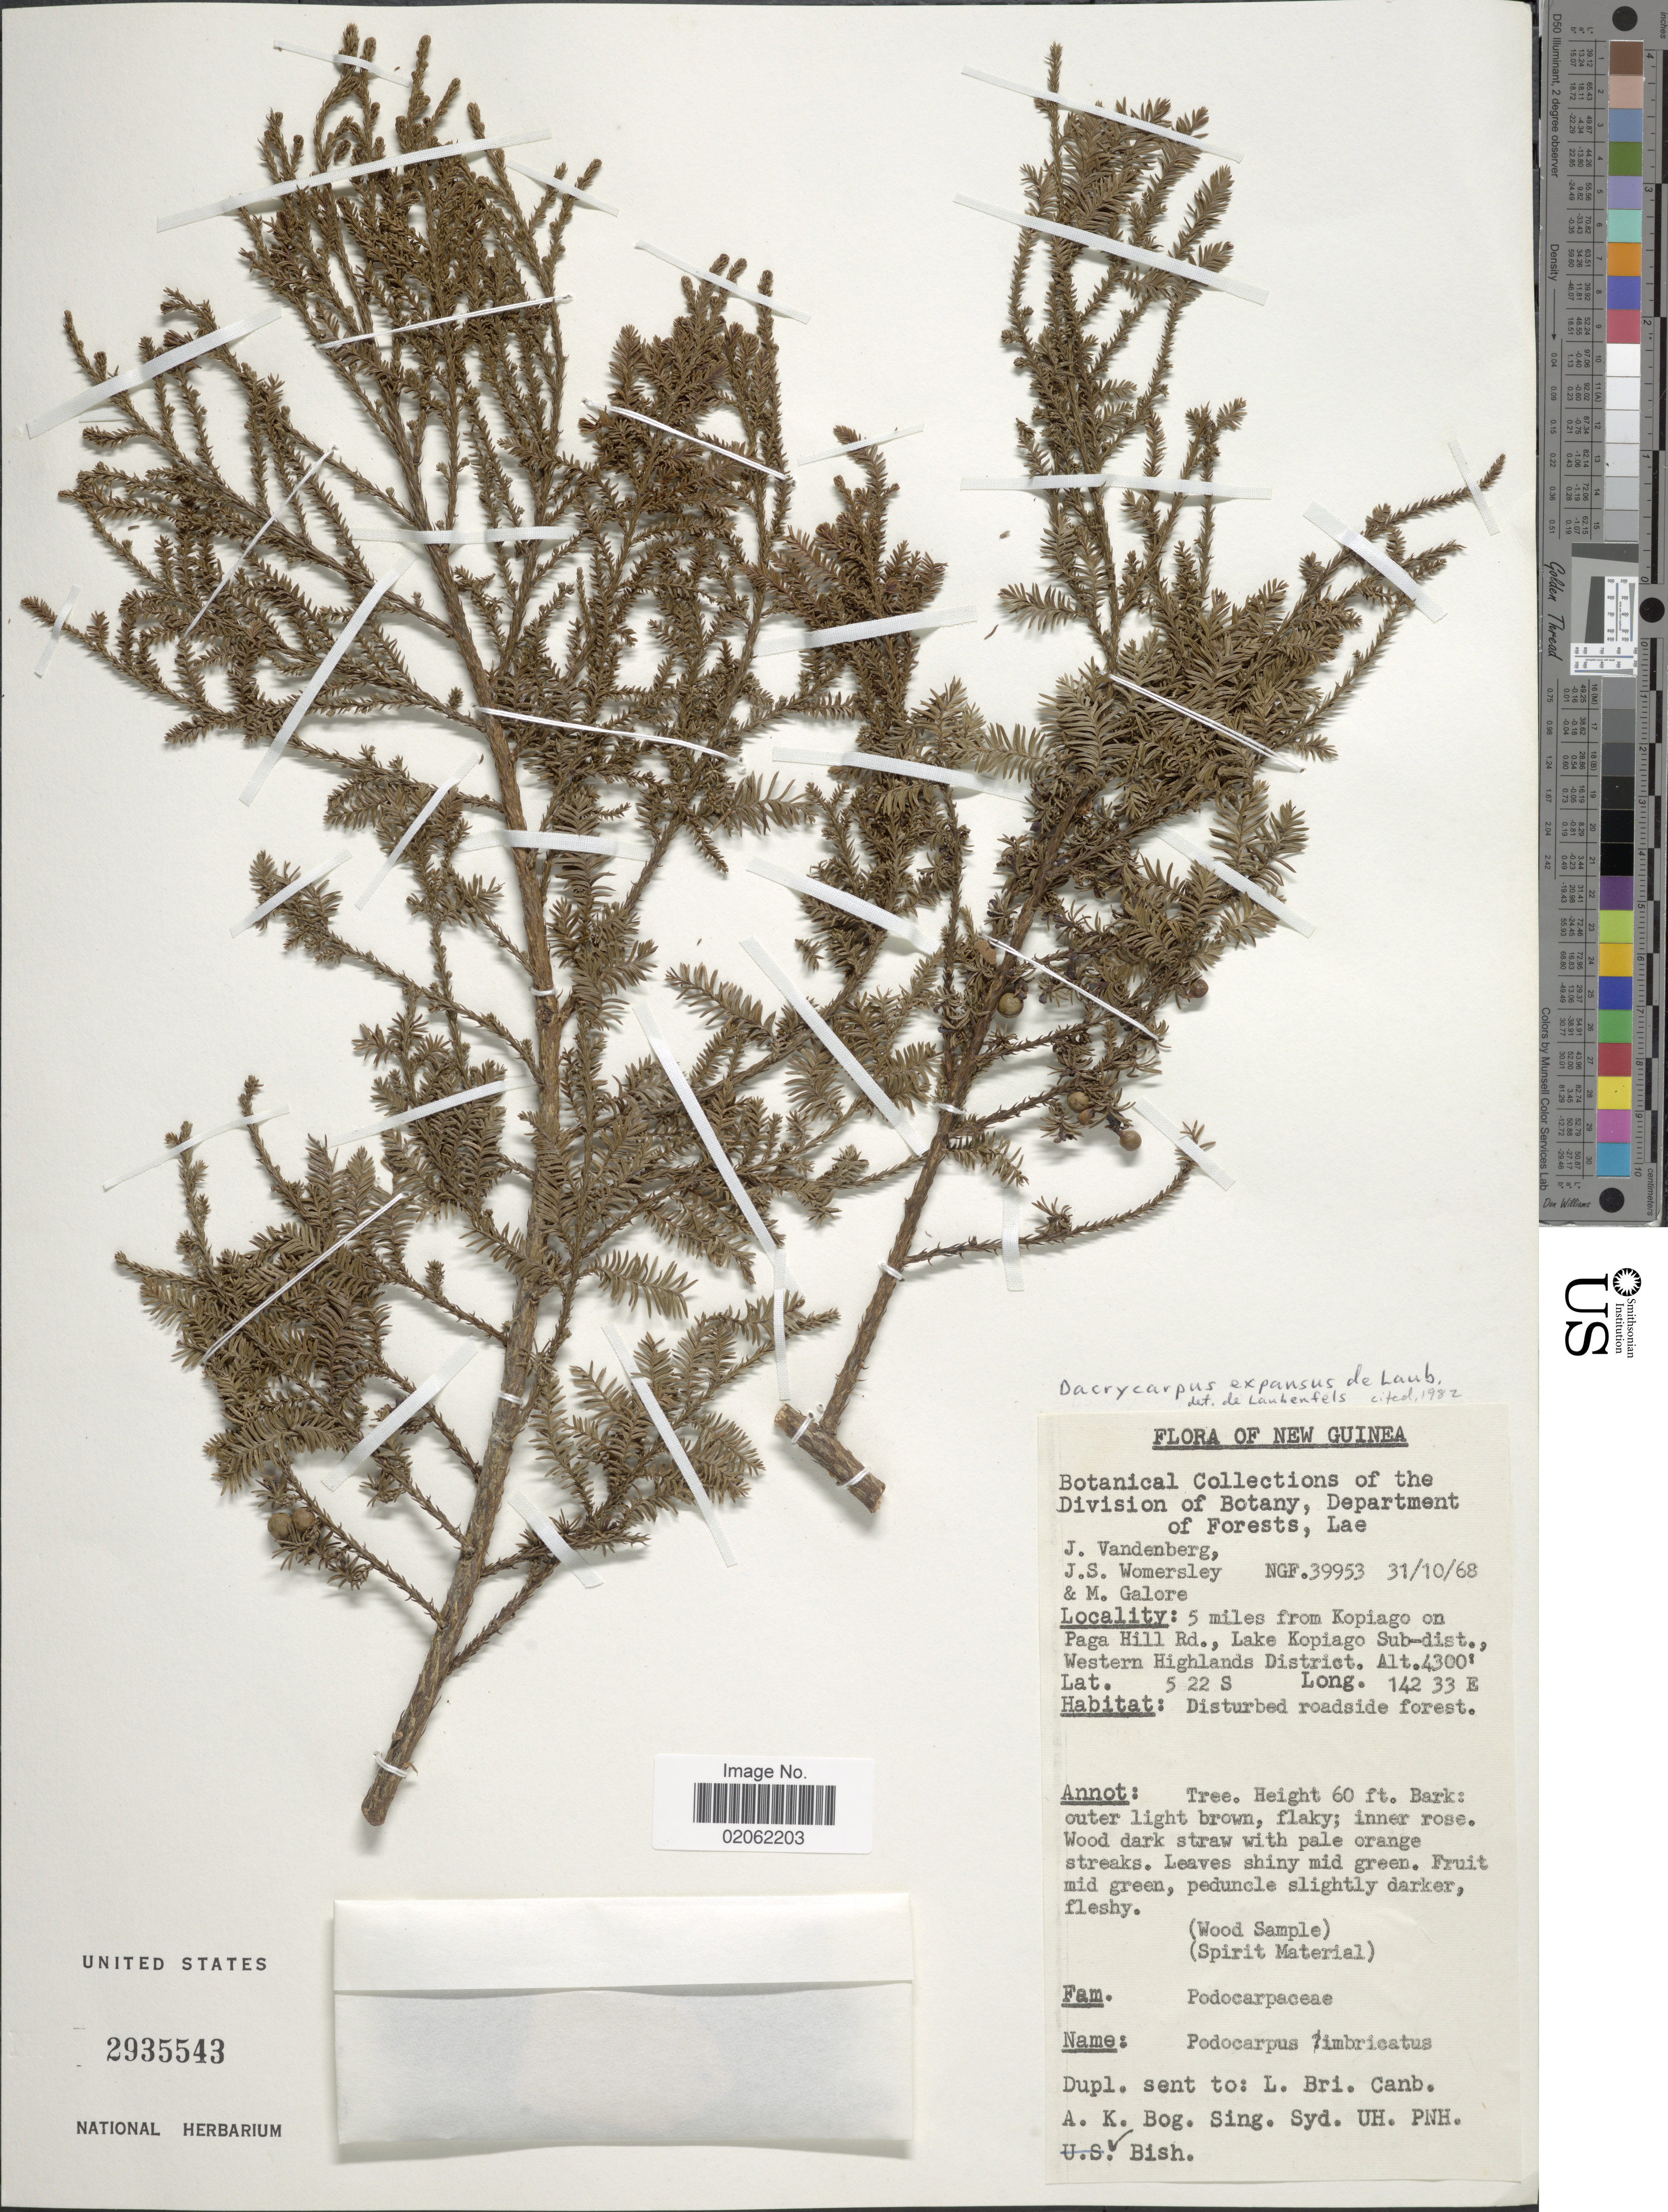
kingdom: Plantae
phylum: Tracheophyta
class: Pinopsida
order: Pinales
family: Podocarpaceae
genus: Dacrycarpus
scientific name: Dacrycarpus expansus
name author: de Laub.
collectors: J. Vandenberg, J. S. Womersley & M. Galore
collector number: NGF 39953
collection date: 1968-10-31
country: Papua New Guinea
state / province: Western Highlands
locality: New Guinea, 5 miles from Kopiago on Page Hill Rd., Lake Kopiago Sub-dist.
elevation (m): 1311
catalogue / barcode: US 2935543